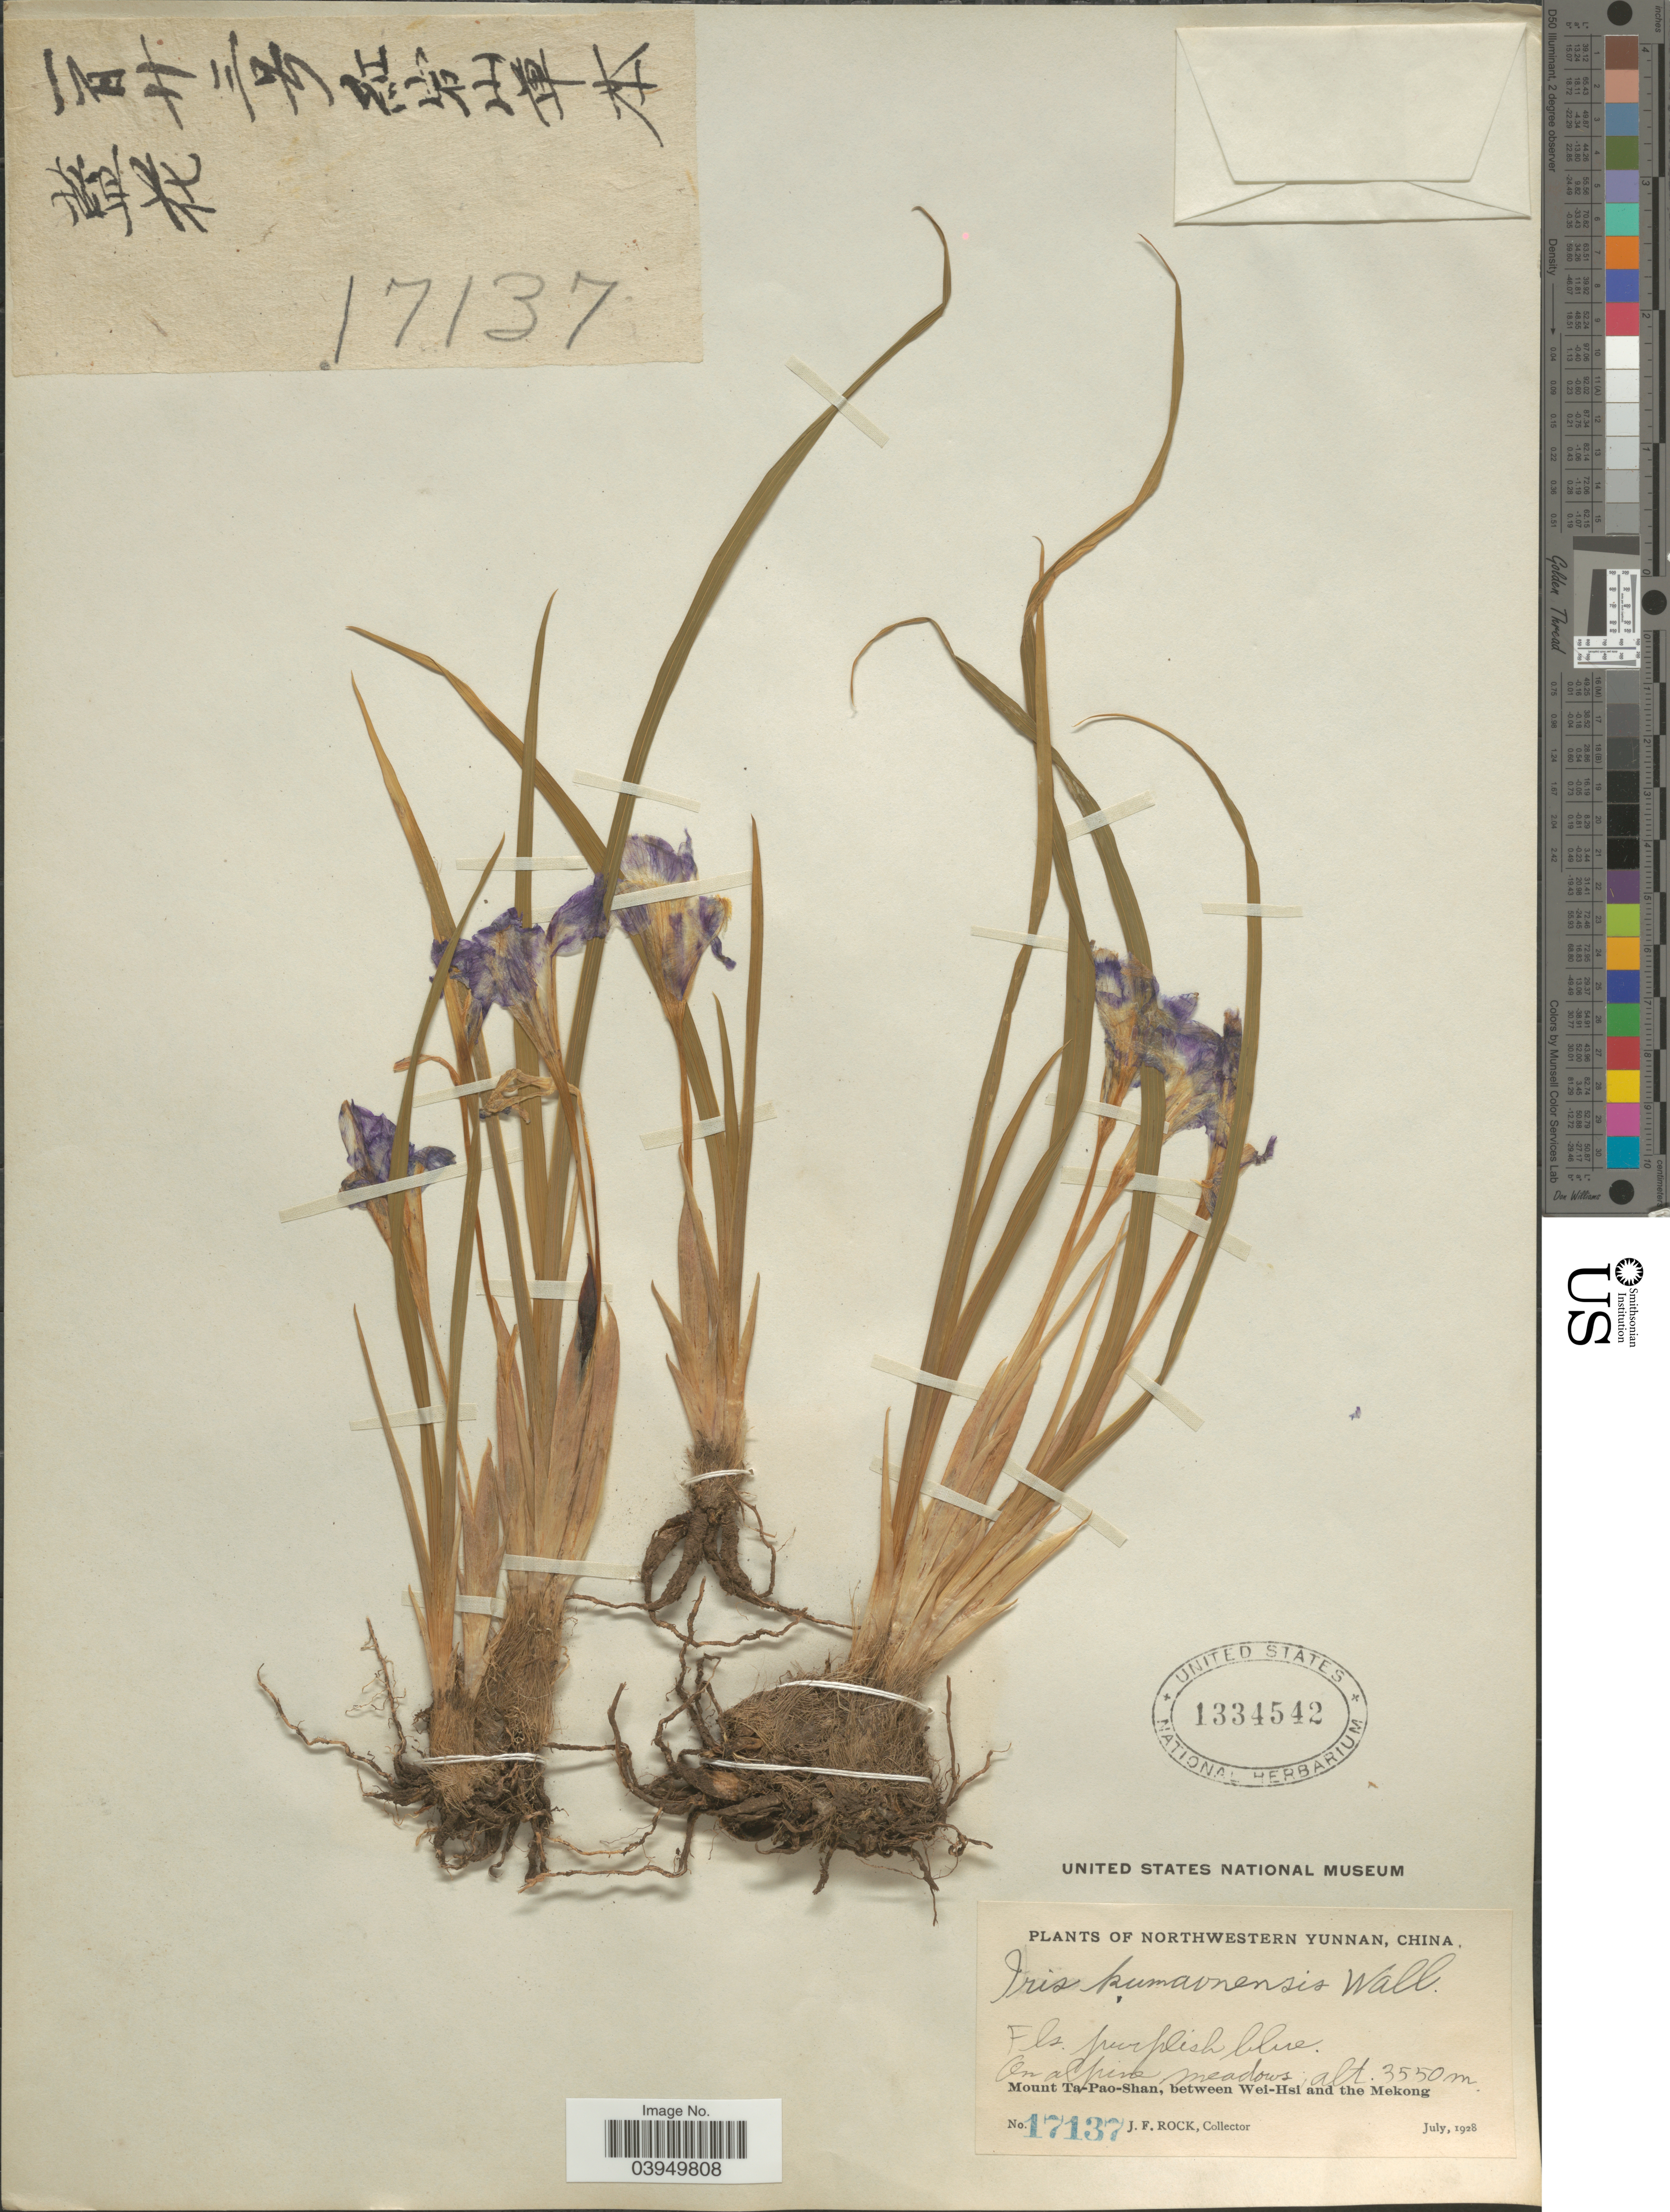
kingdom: Plantae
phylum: Tracheophyta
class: Liliopsida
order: Asparagales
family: Iridaceae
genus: Iris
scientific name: Iris kemaonensis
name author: Wall. ex D. Don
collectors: J. Rock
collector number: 17137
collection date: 1928-07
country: China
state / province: Yunnan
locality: Northwestern Yunnan. Mount Ta-Pao-Shan, between Wei-Hsi and the Mekong.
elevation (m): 3550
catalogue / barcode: US 1334542